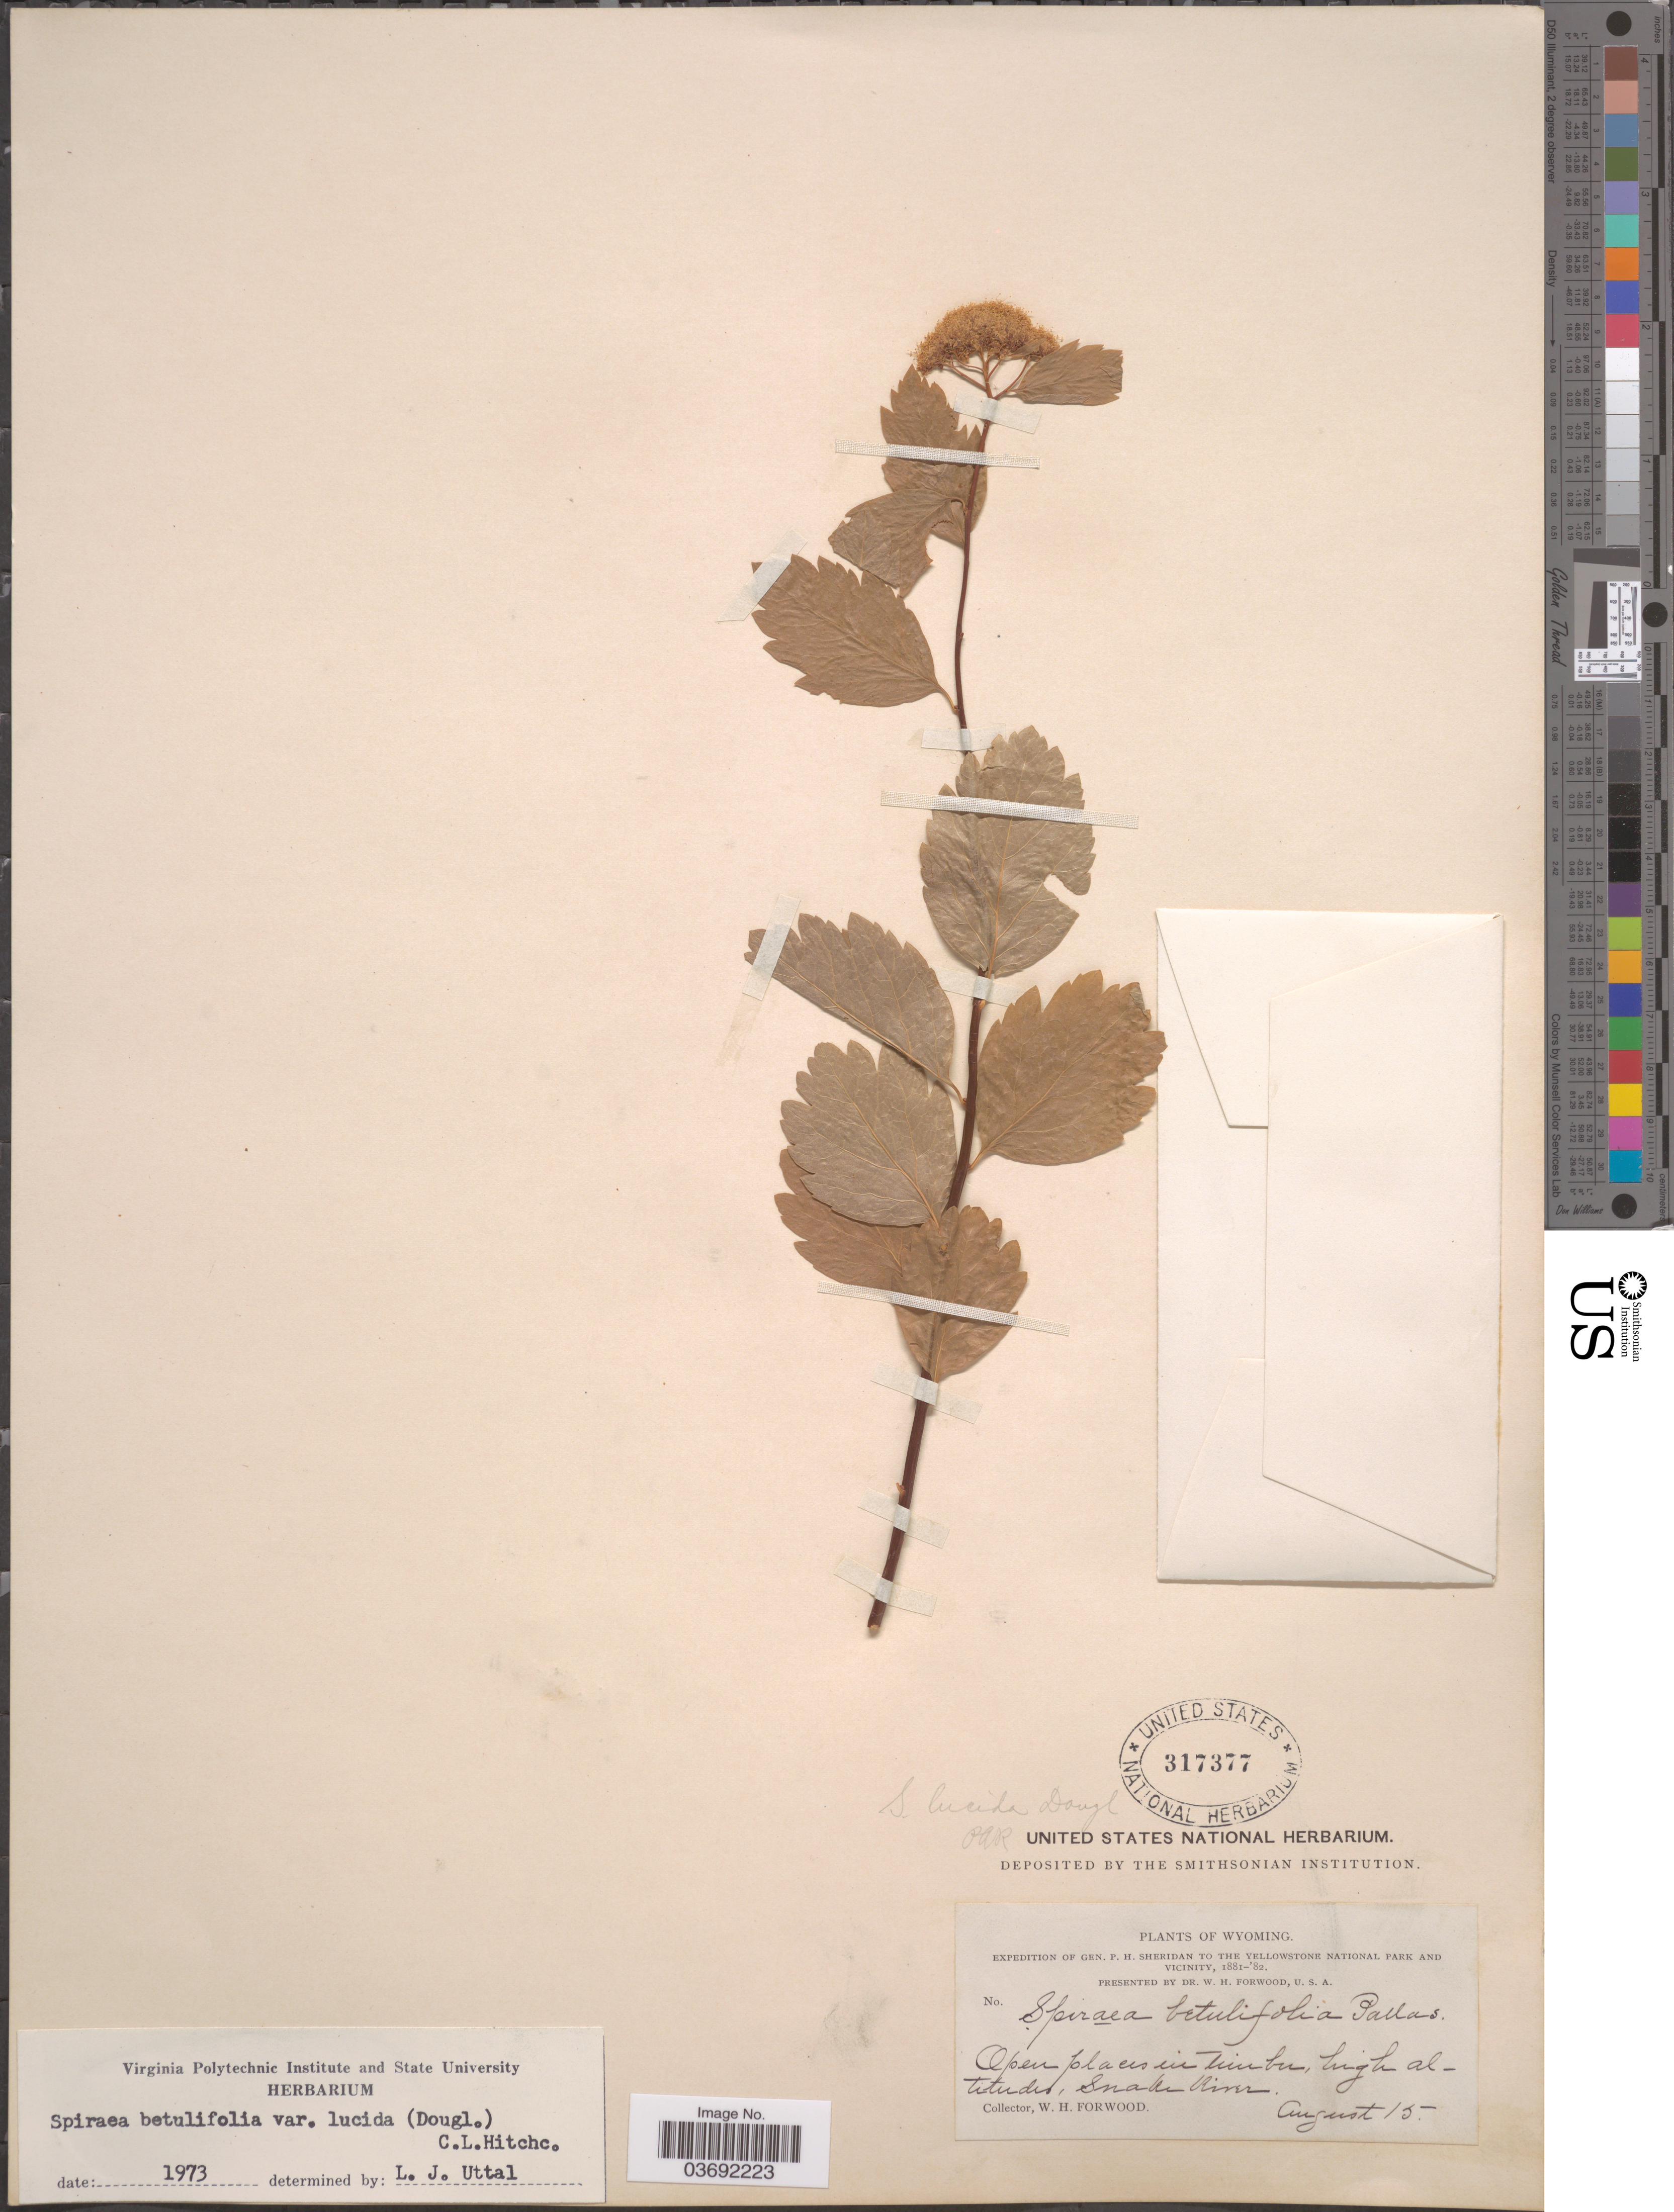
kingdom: Plantae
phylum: Tracheophyta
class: Magnoliopsida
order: Rosales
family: Rosaceae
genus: Spiraea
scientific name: Spiraea betulifolia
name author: Pall.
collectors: W. Forwood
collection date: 1881-08-15/1882-08-15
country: United States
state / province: Wyoming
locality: The Yellowstone National Park and Vicinity. Snake River.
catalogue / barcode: US 317377